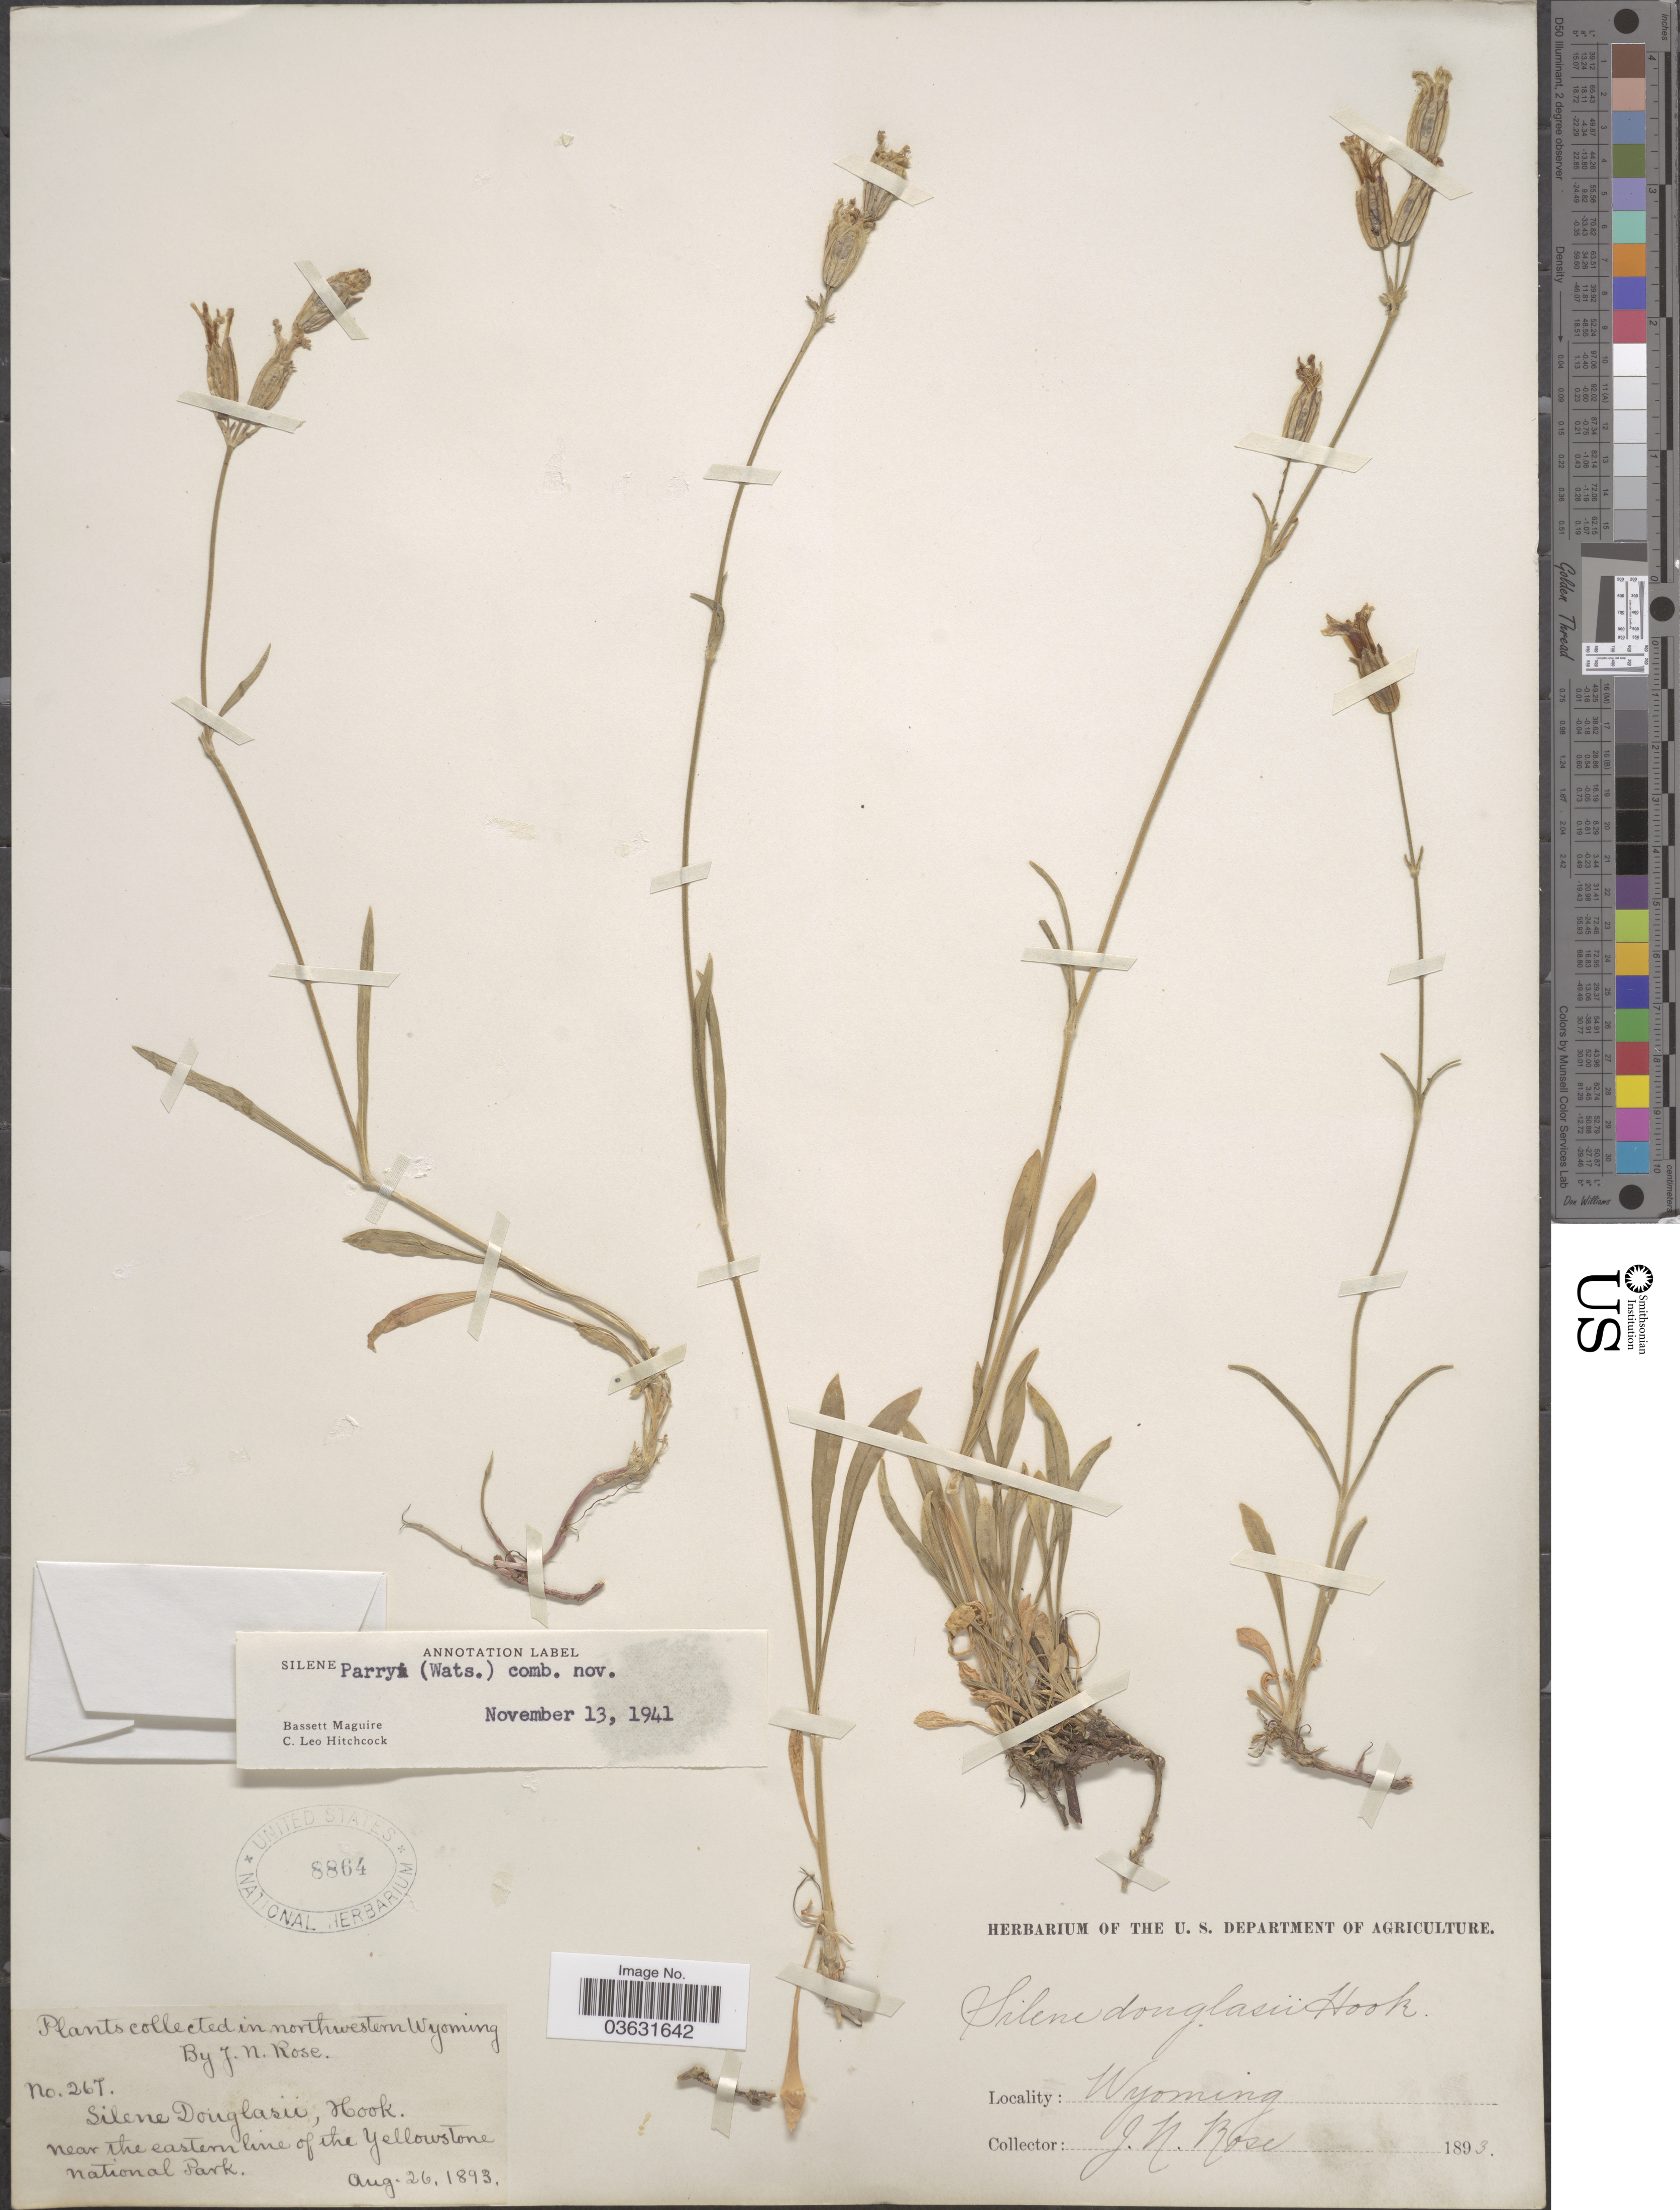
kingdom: Plantae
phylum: Tracheophyta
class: Magnoliopsida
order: Caryophyllales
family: Caryophyllaceae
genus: Silene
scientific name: Silene parryi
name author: (S. Watson) C.L. Hitchc. & Maguire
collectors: J. N. Rose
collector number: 267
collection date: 1893-08-26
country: United States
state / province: Wyoming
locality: Northwestern Wyoming. Near the eastern line of the Yellowstone National Park.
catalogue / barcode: US 8864